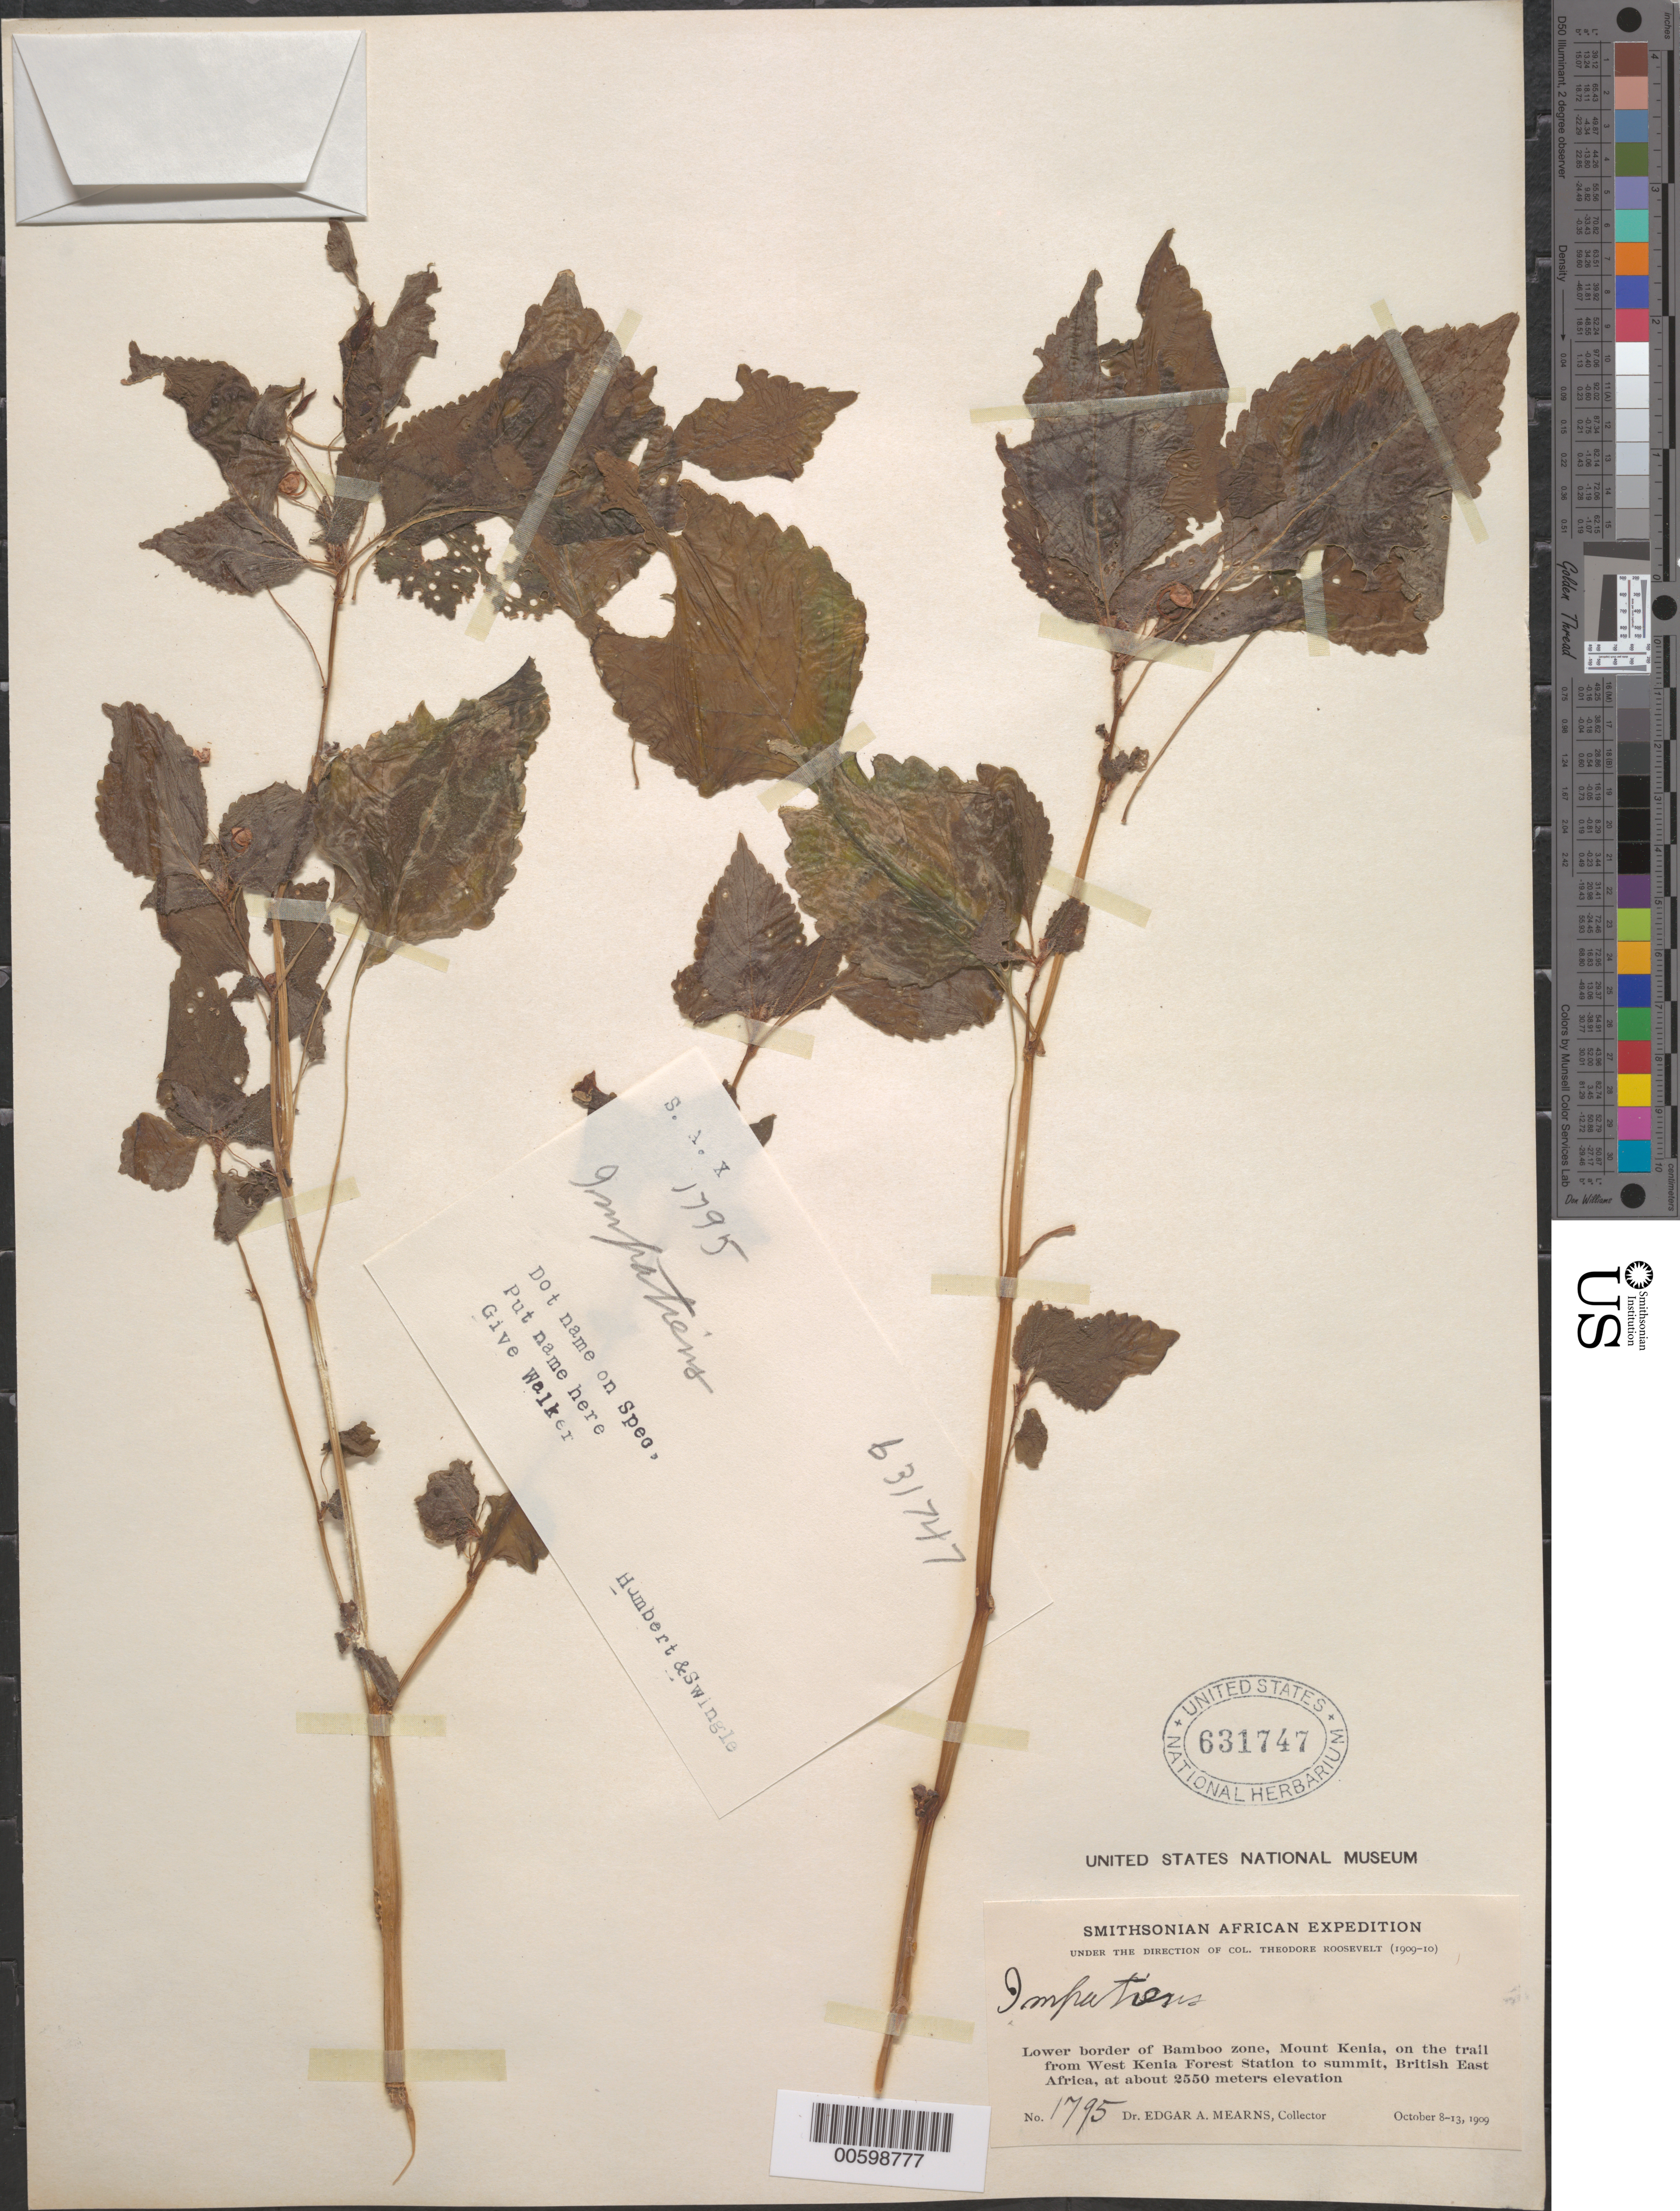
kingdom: Plantae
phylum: Tracheophyta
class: Magnoliopsida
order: Ericales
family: Balsaminaceae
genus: Impatiens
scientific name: Impatiens sp.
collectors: E. A. Mearns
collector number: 1795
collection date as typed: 08 Oct 1909 to 13 Oct 1909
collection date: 1909-10-08/1909-10-13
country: Kenya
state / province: Nyeri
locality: Western slopes of Mount Kenya, along the trail from West Kenya Forest Station to summit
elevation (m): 2550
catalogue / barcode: US 631747